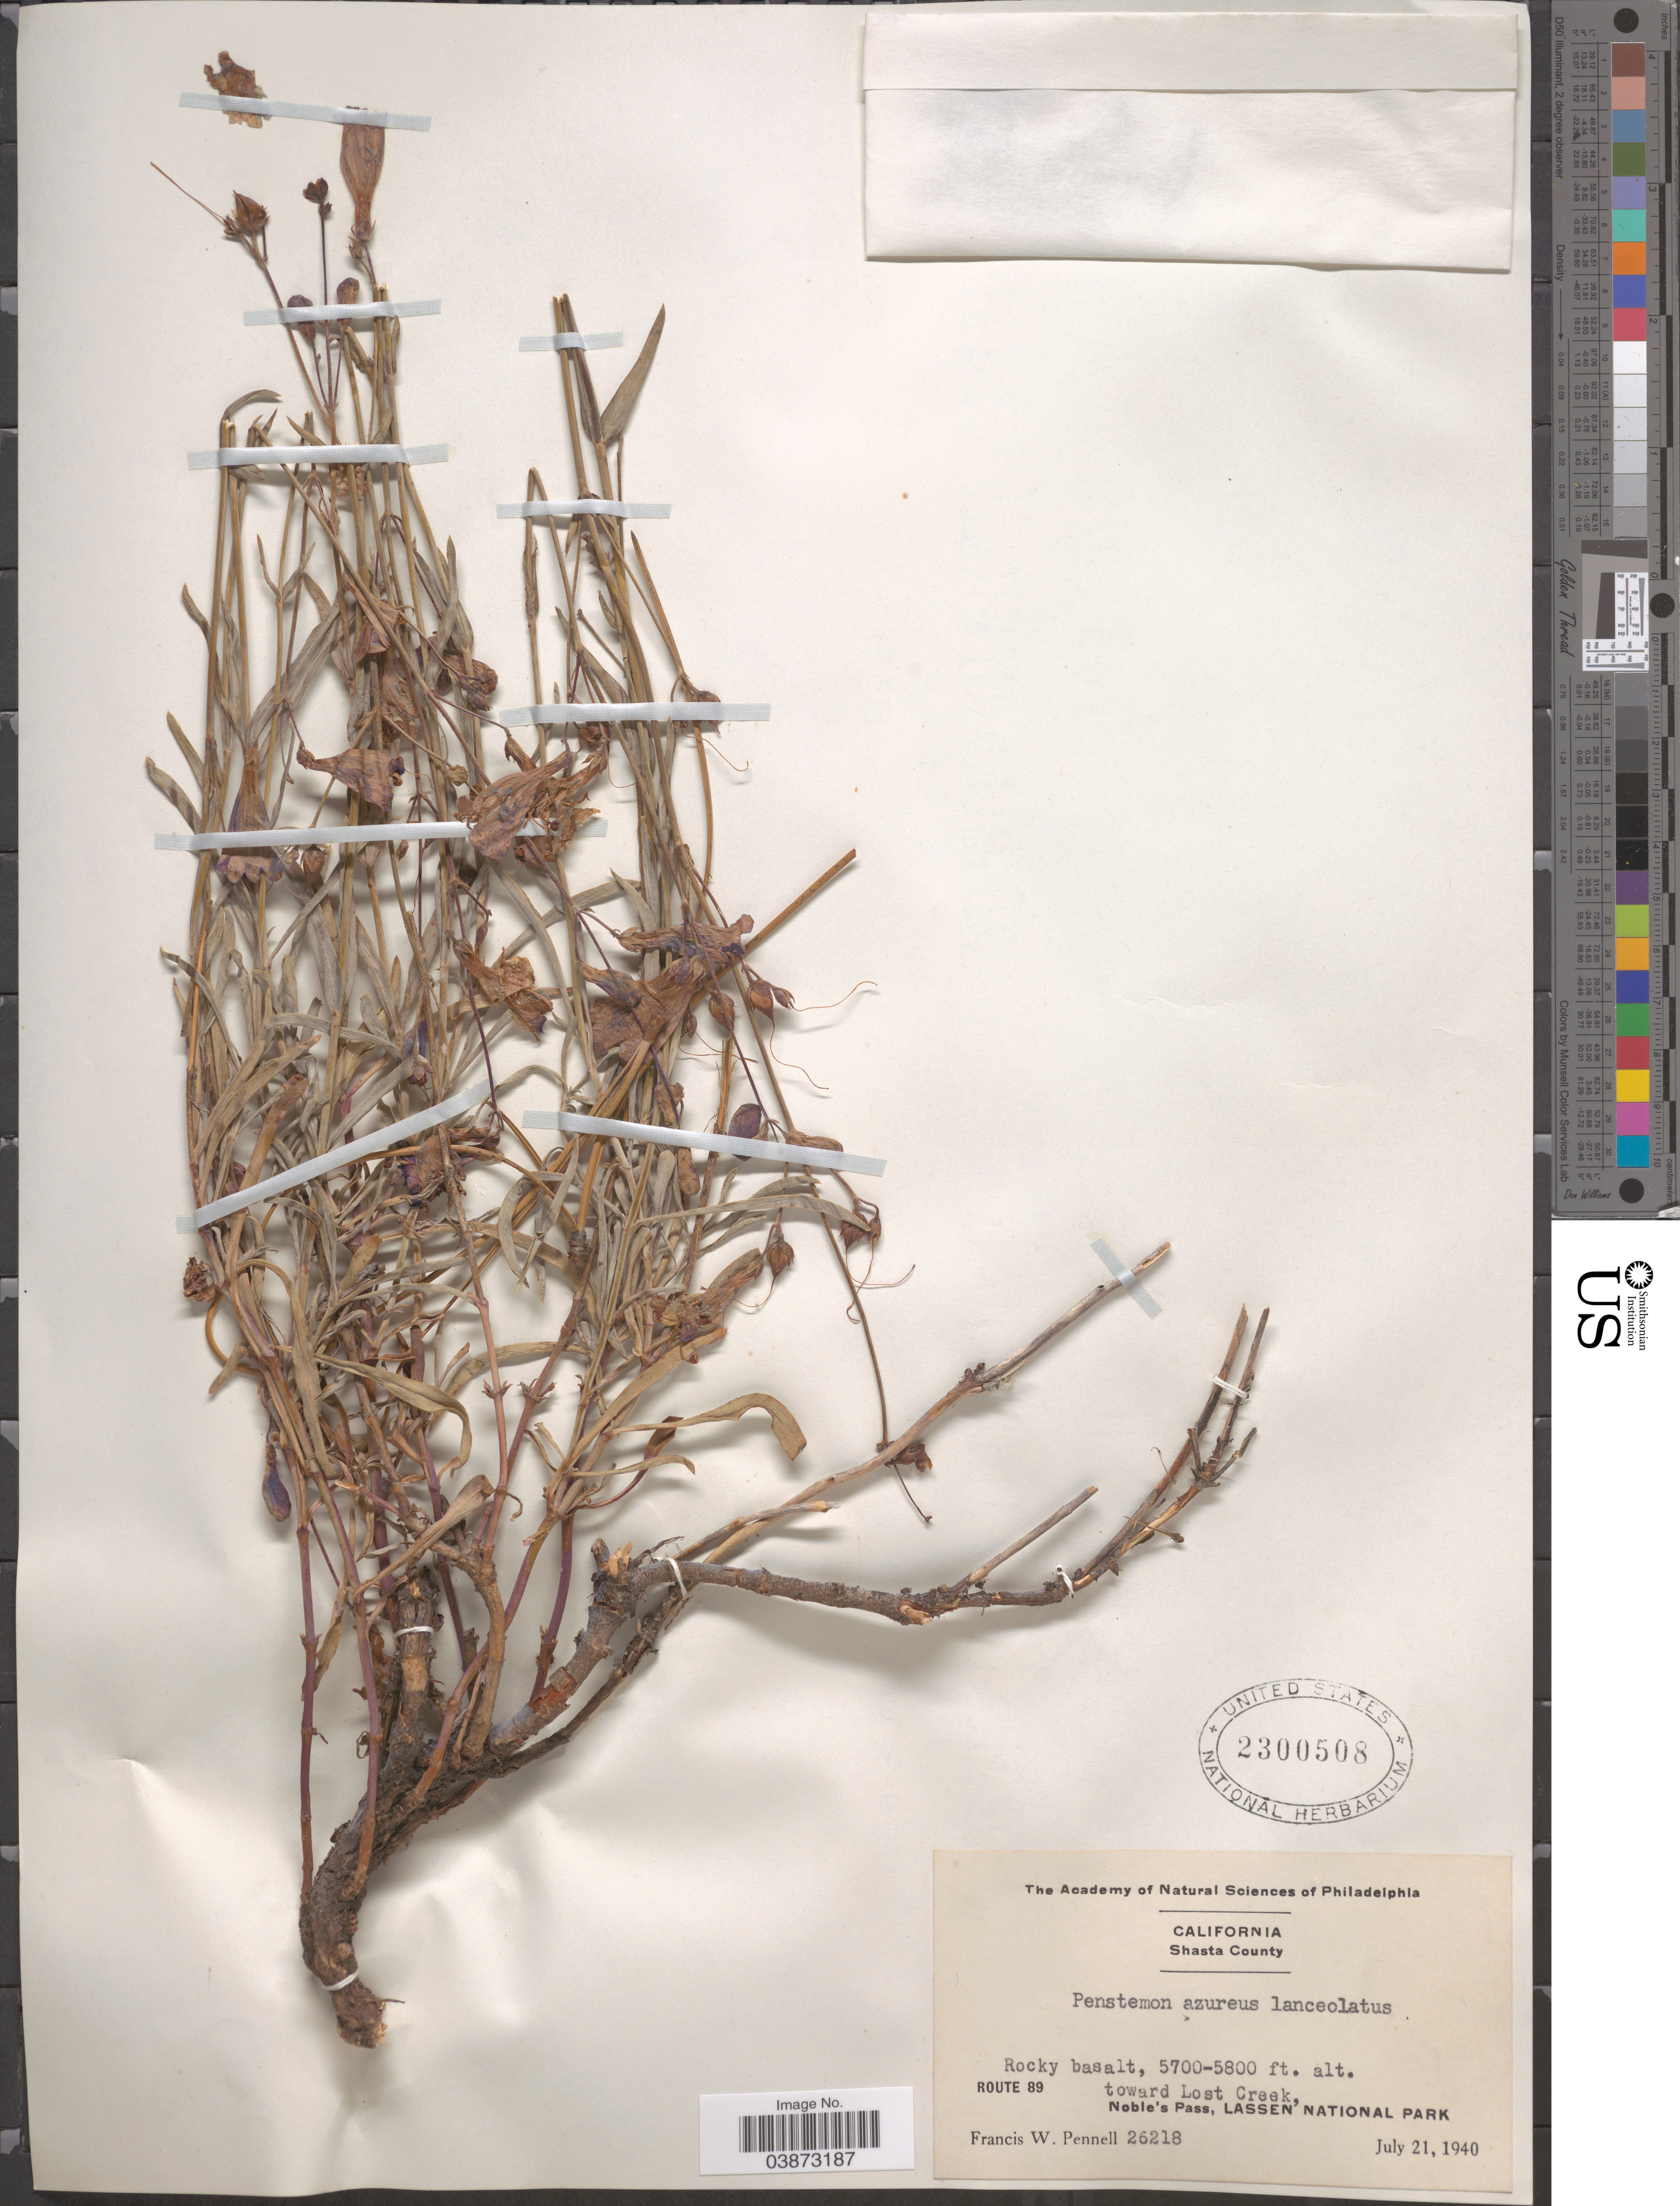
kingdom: Plantae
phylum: Tracheophyta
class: Magnoliopsida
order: Lamiales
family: Plantaginaceae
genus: Penstemon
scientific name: Penstemon azureus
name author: Benth.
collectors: F. W. Pennell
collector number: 26218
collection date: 1940-07-21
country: United States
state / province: California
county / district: Shasta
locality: Shasta County. Route 89 toward Lost Creek, Noble's Pass, Lassen National Park.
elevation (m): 1737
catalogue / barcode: US 2300508